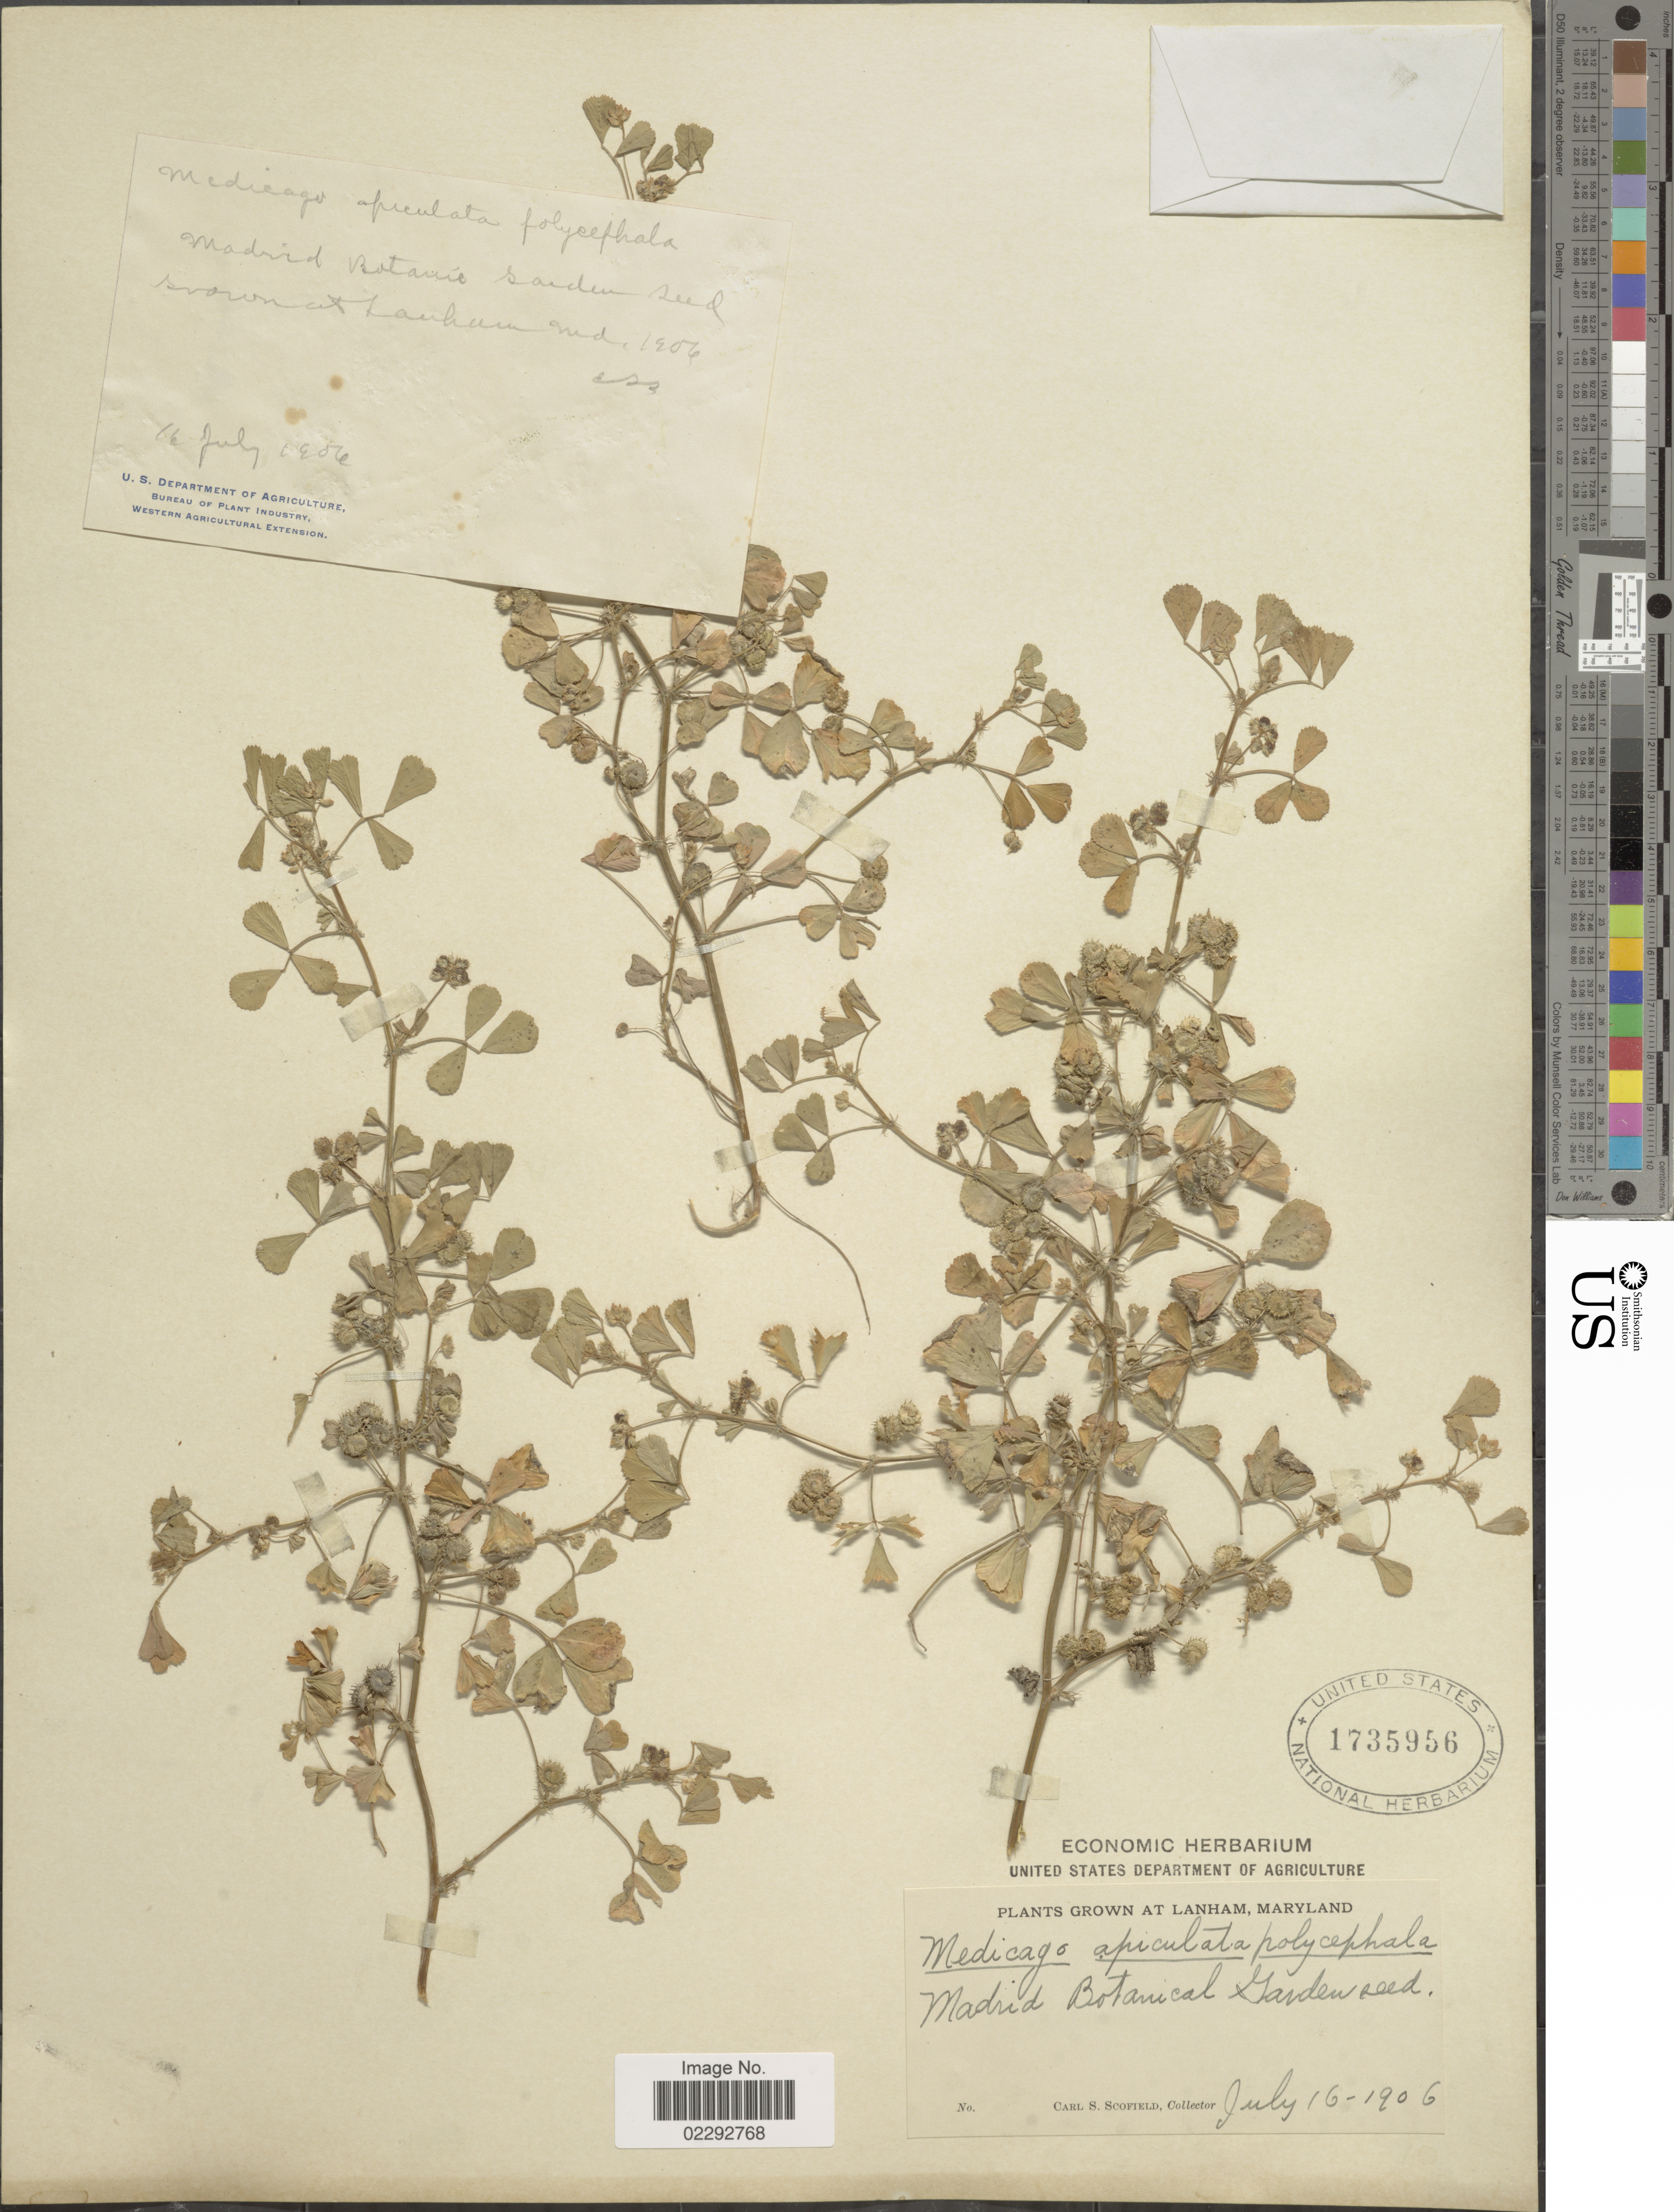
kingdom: Plantae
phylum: Tracheophyta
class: Magnoliopsida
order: Fabales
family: Fabaceae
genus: Medicago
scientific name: Medicago hispida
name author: Gaertn.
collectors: C. Scofield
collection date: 1906-07-16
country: United States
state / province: Maryland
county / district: Prince George's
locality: Lanham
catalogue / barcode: US 1735956